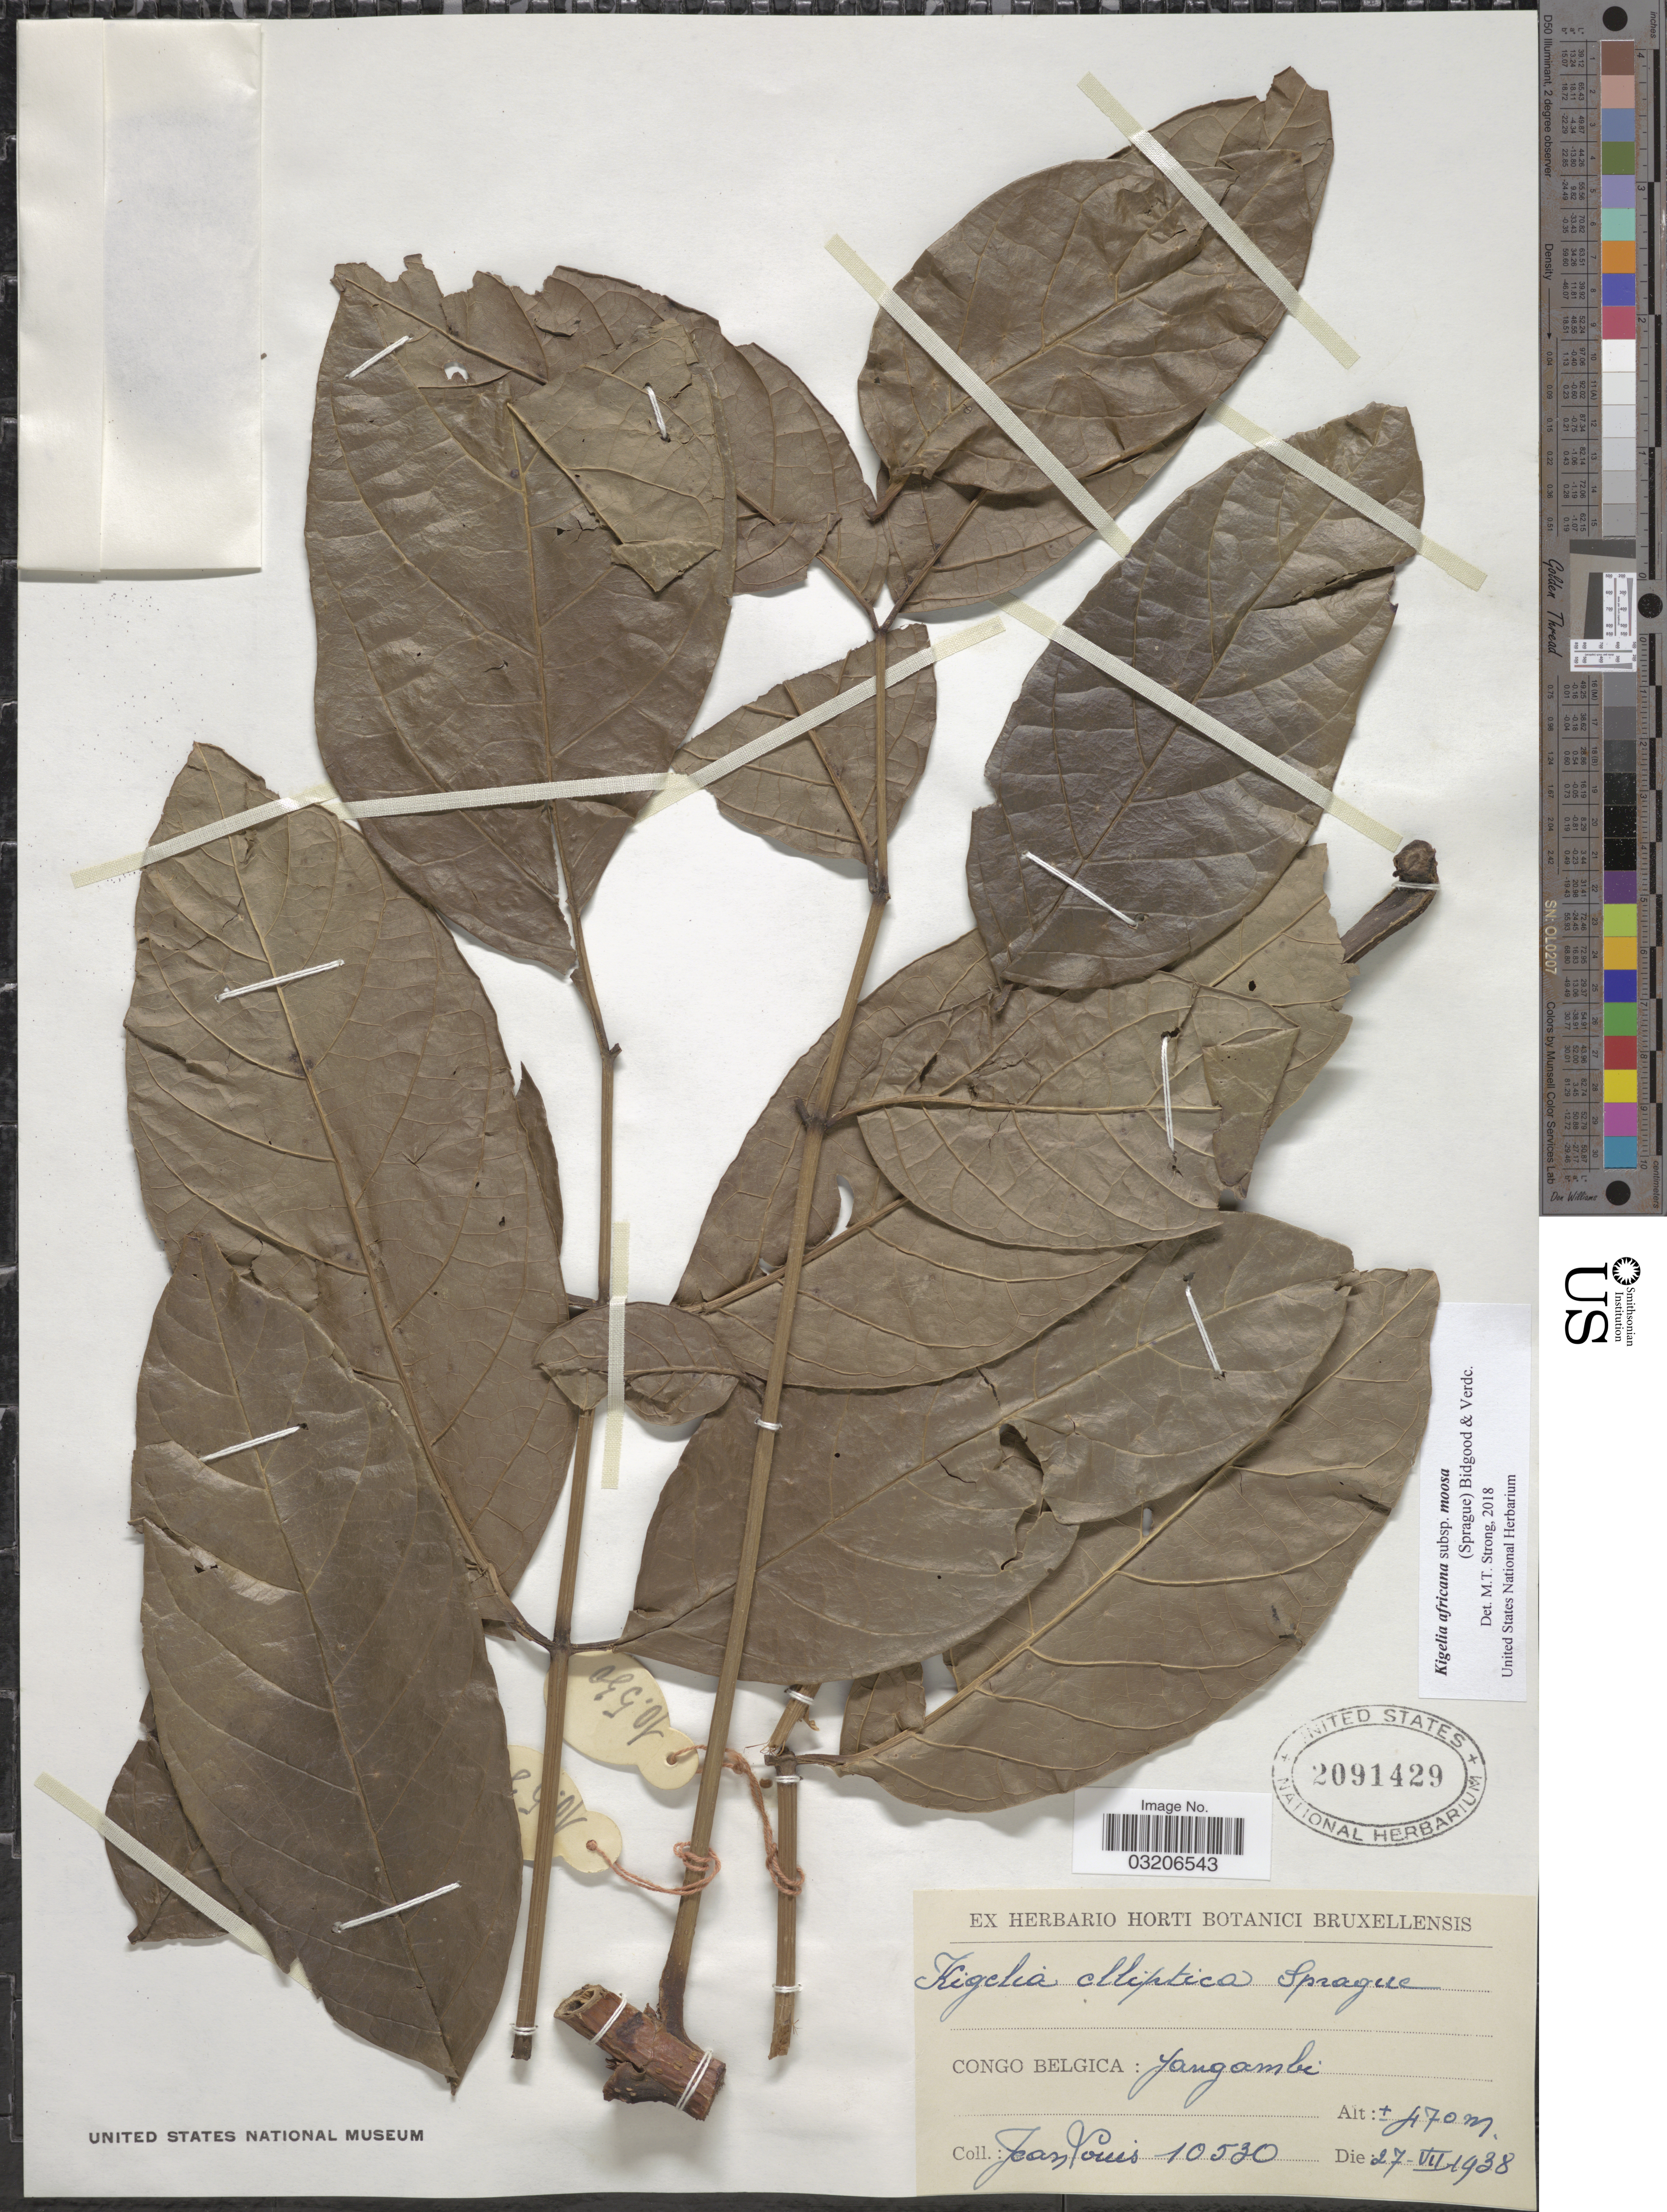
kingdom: Plantae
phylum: Tracheophyta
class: Magnoliopsida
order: Lamiales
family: Bignoniaceae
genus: Kigelia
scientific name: Kigelia africana subsp. moosa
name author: (Sprague) Bidgood & Verdc.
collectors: J. Louis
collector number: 10530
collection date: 1938-07-27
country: Congo, Democratic Republic of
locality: Congo Belgica: Yangambi.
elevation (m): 470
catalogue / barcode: US 2091429